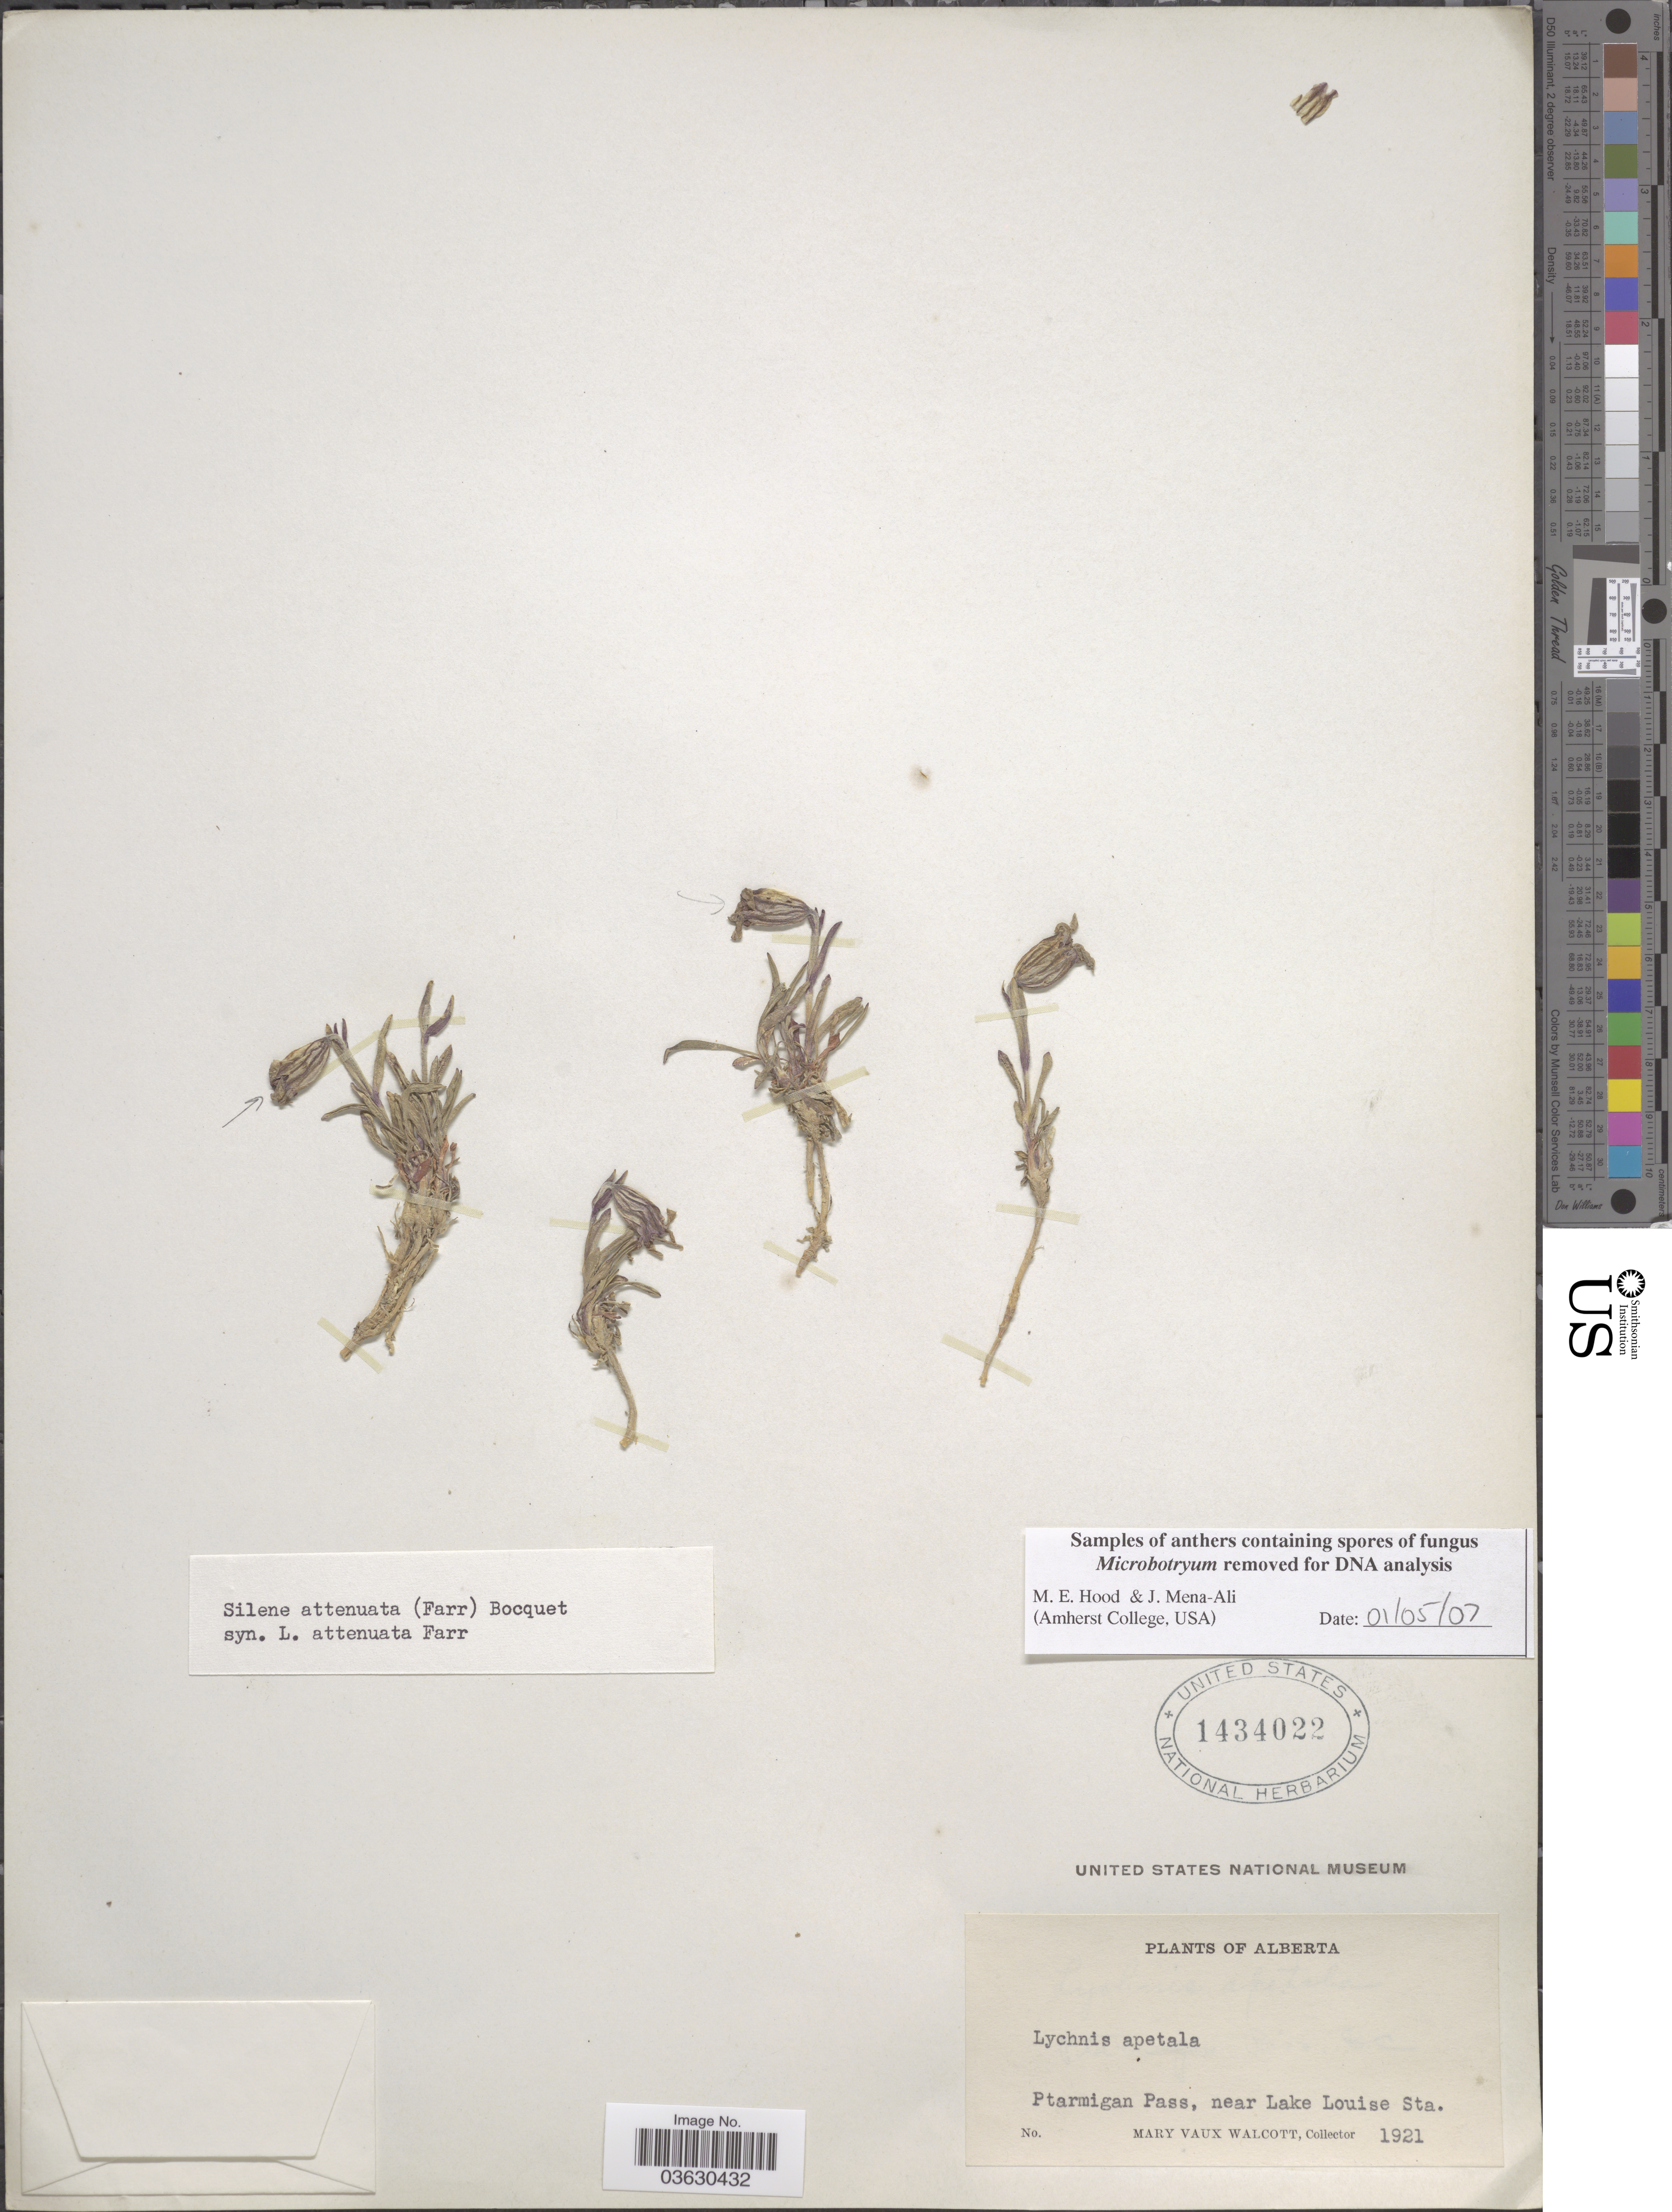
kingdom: Plantae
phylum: Tracheophyta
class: Magnoliopsida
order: Caryophyllales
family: Caryophyllaceae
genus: Silene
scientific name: Silene attenuata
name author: (Farr) Bocquet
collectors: M. Walcott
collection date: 1921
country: Canada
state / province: Alberta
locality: Ptarmigan Pass, near Lake Louise Sta.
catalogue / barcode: US 1434022